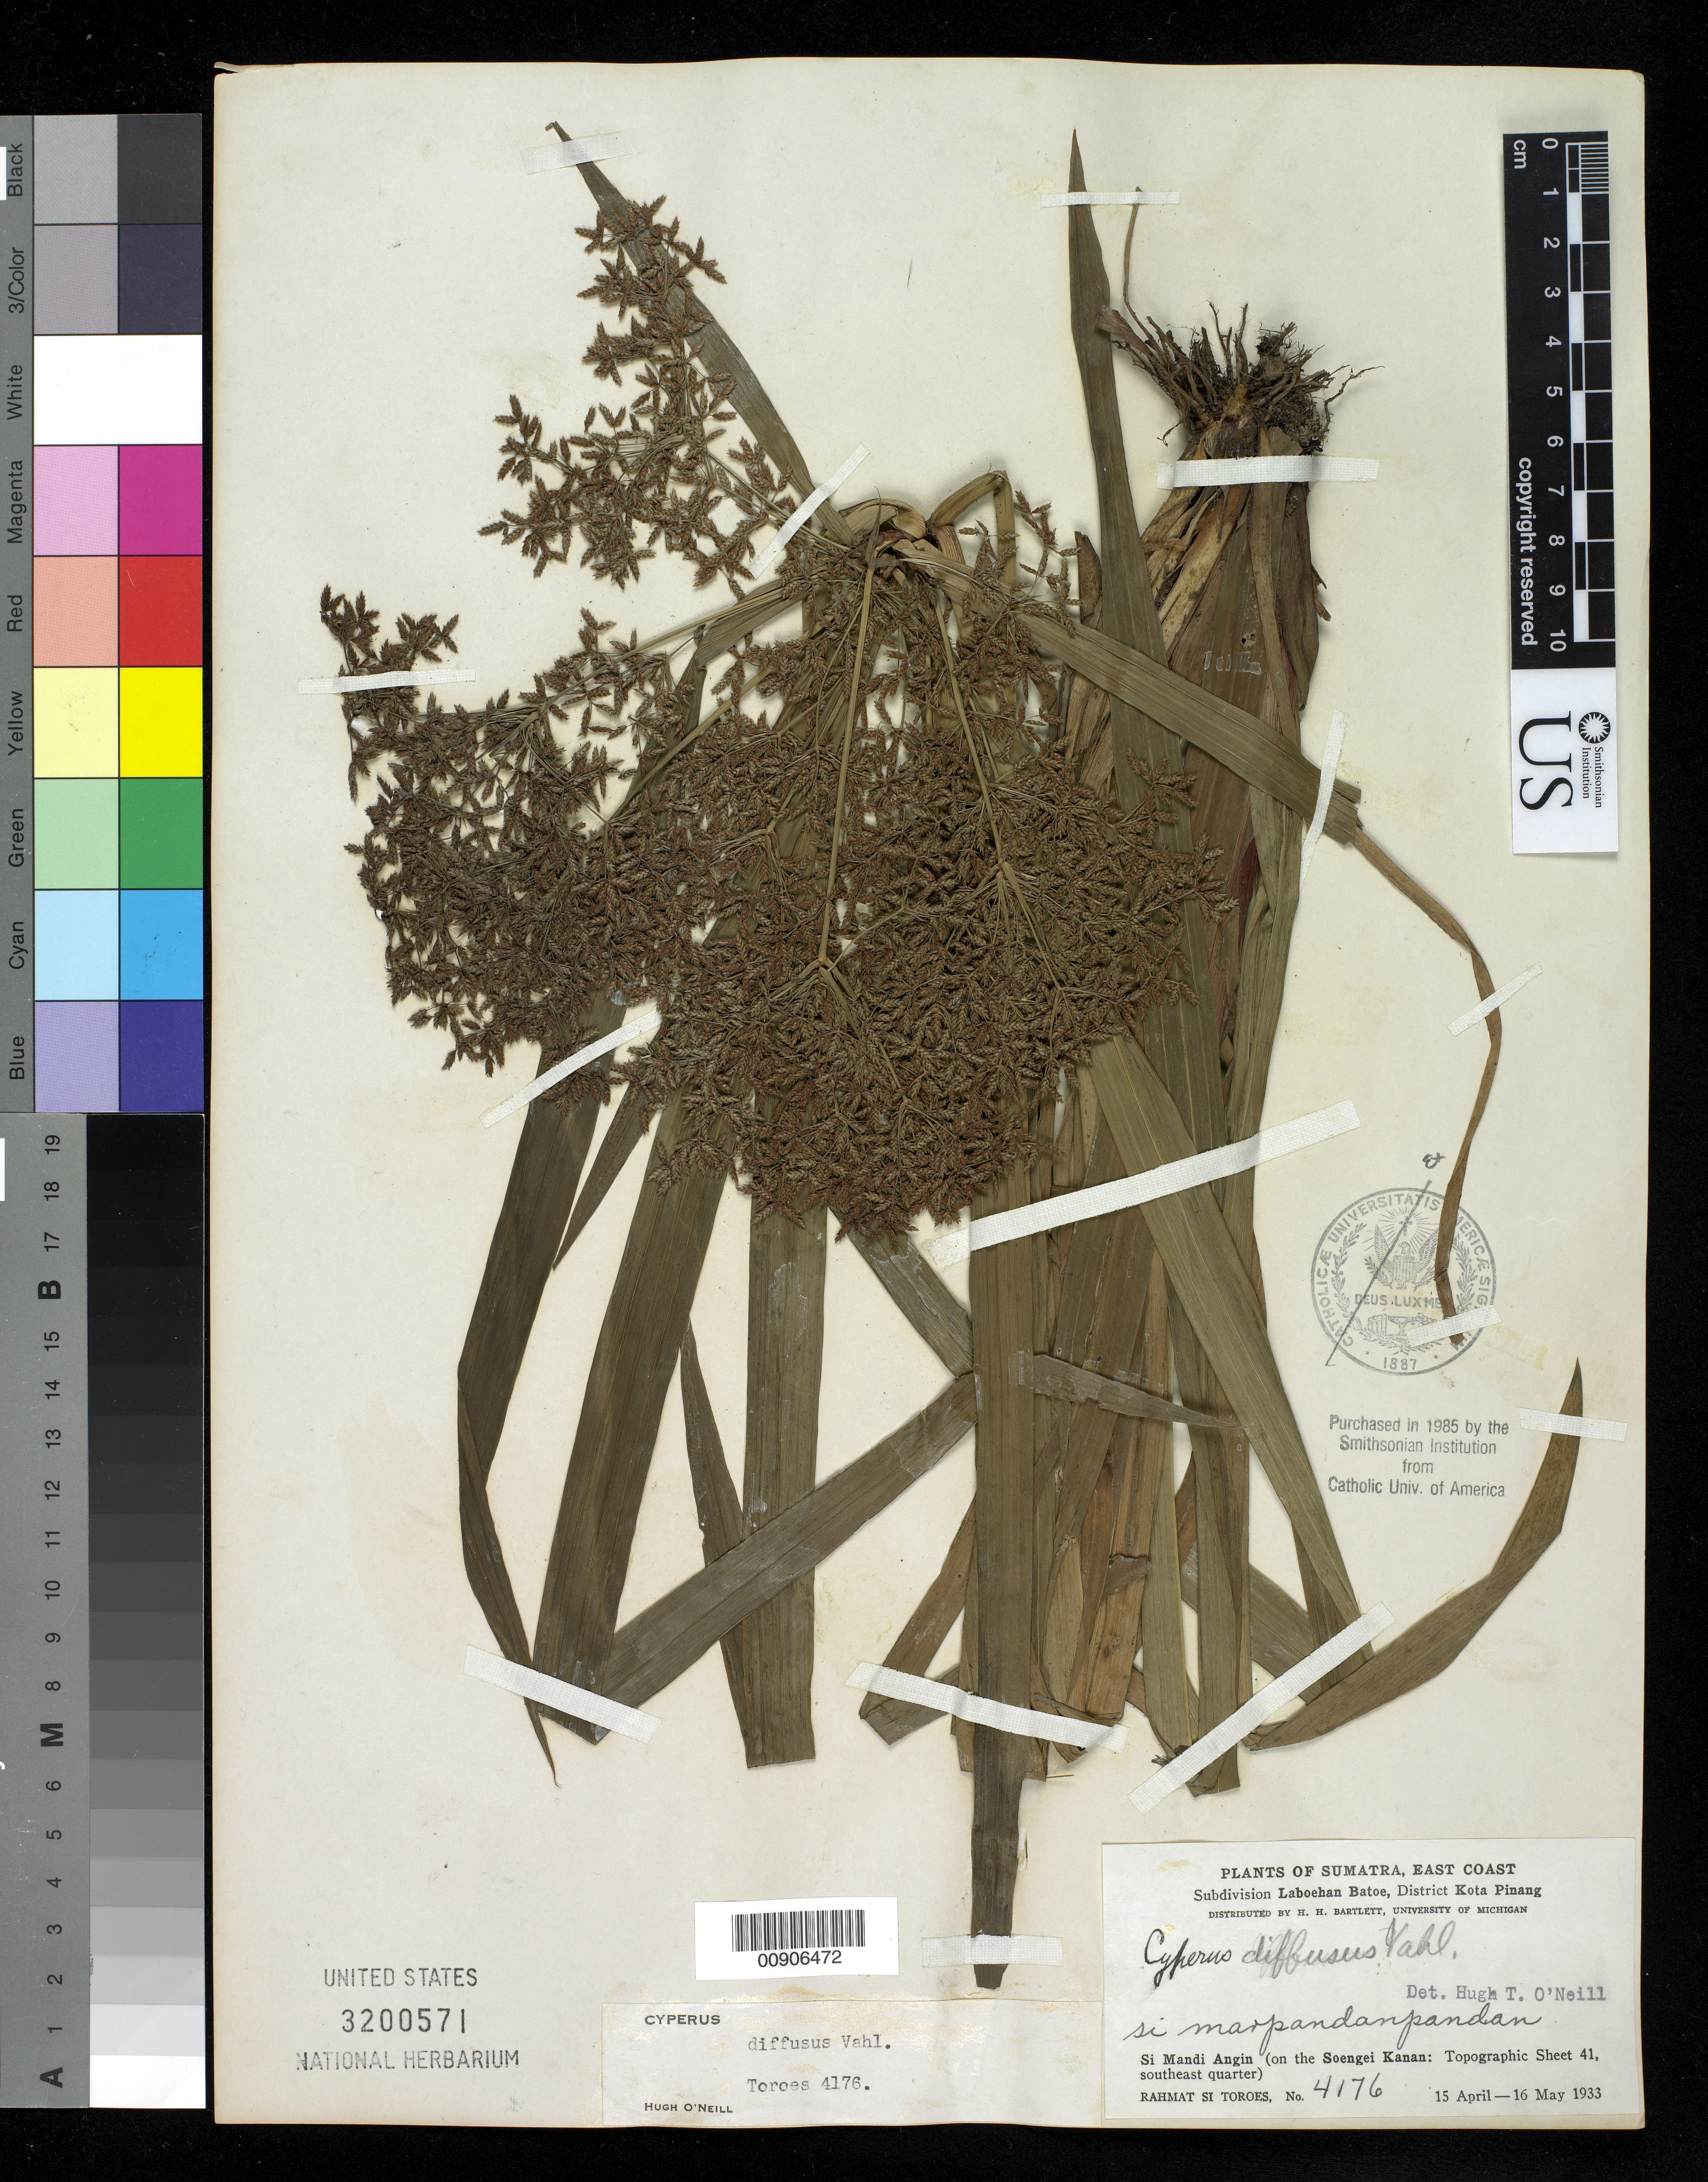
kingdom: Plantae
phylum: Tracheophyta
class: Liliopsida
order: Poales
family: Cyperaceae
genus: Cyperus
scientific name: Cyperus diffusus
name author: Vahl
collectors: Rahmat Si Boeea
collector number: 4176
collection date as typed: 15 Apr 1933 to 16 May 1933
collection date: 1933-04-15/1933-05-16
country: Indonesia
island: Sumatra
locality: Subdivision Laboehan Batoe, district Kota Pinang, Si Mandi Angin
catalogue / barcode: US 3200571